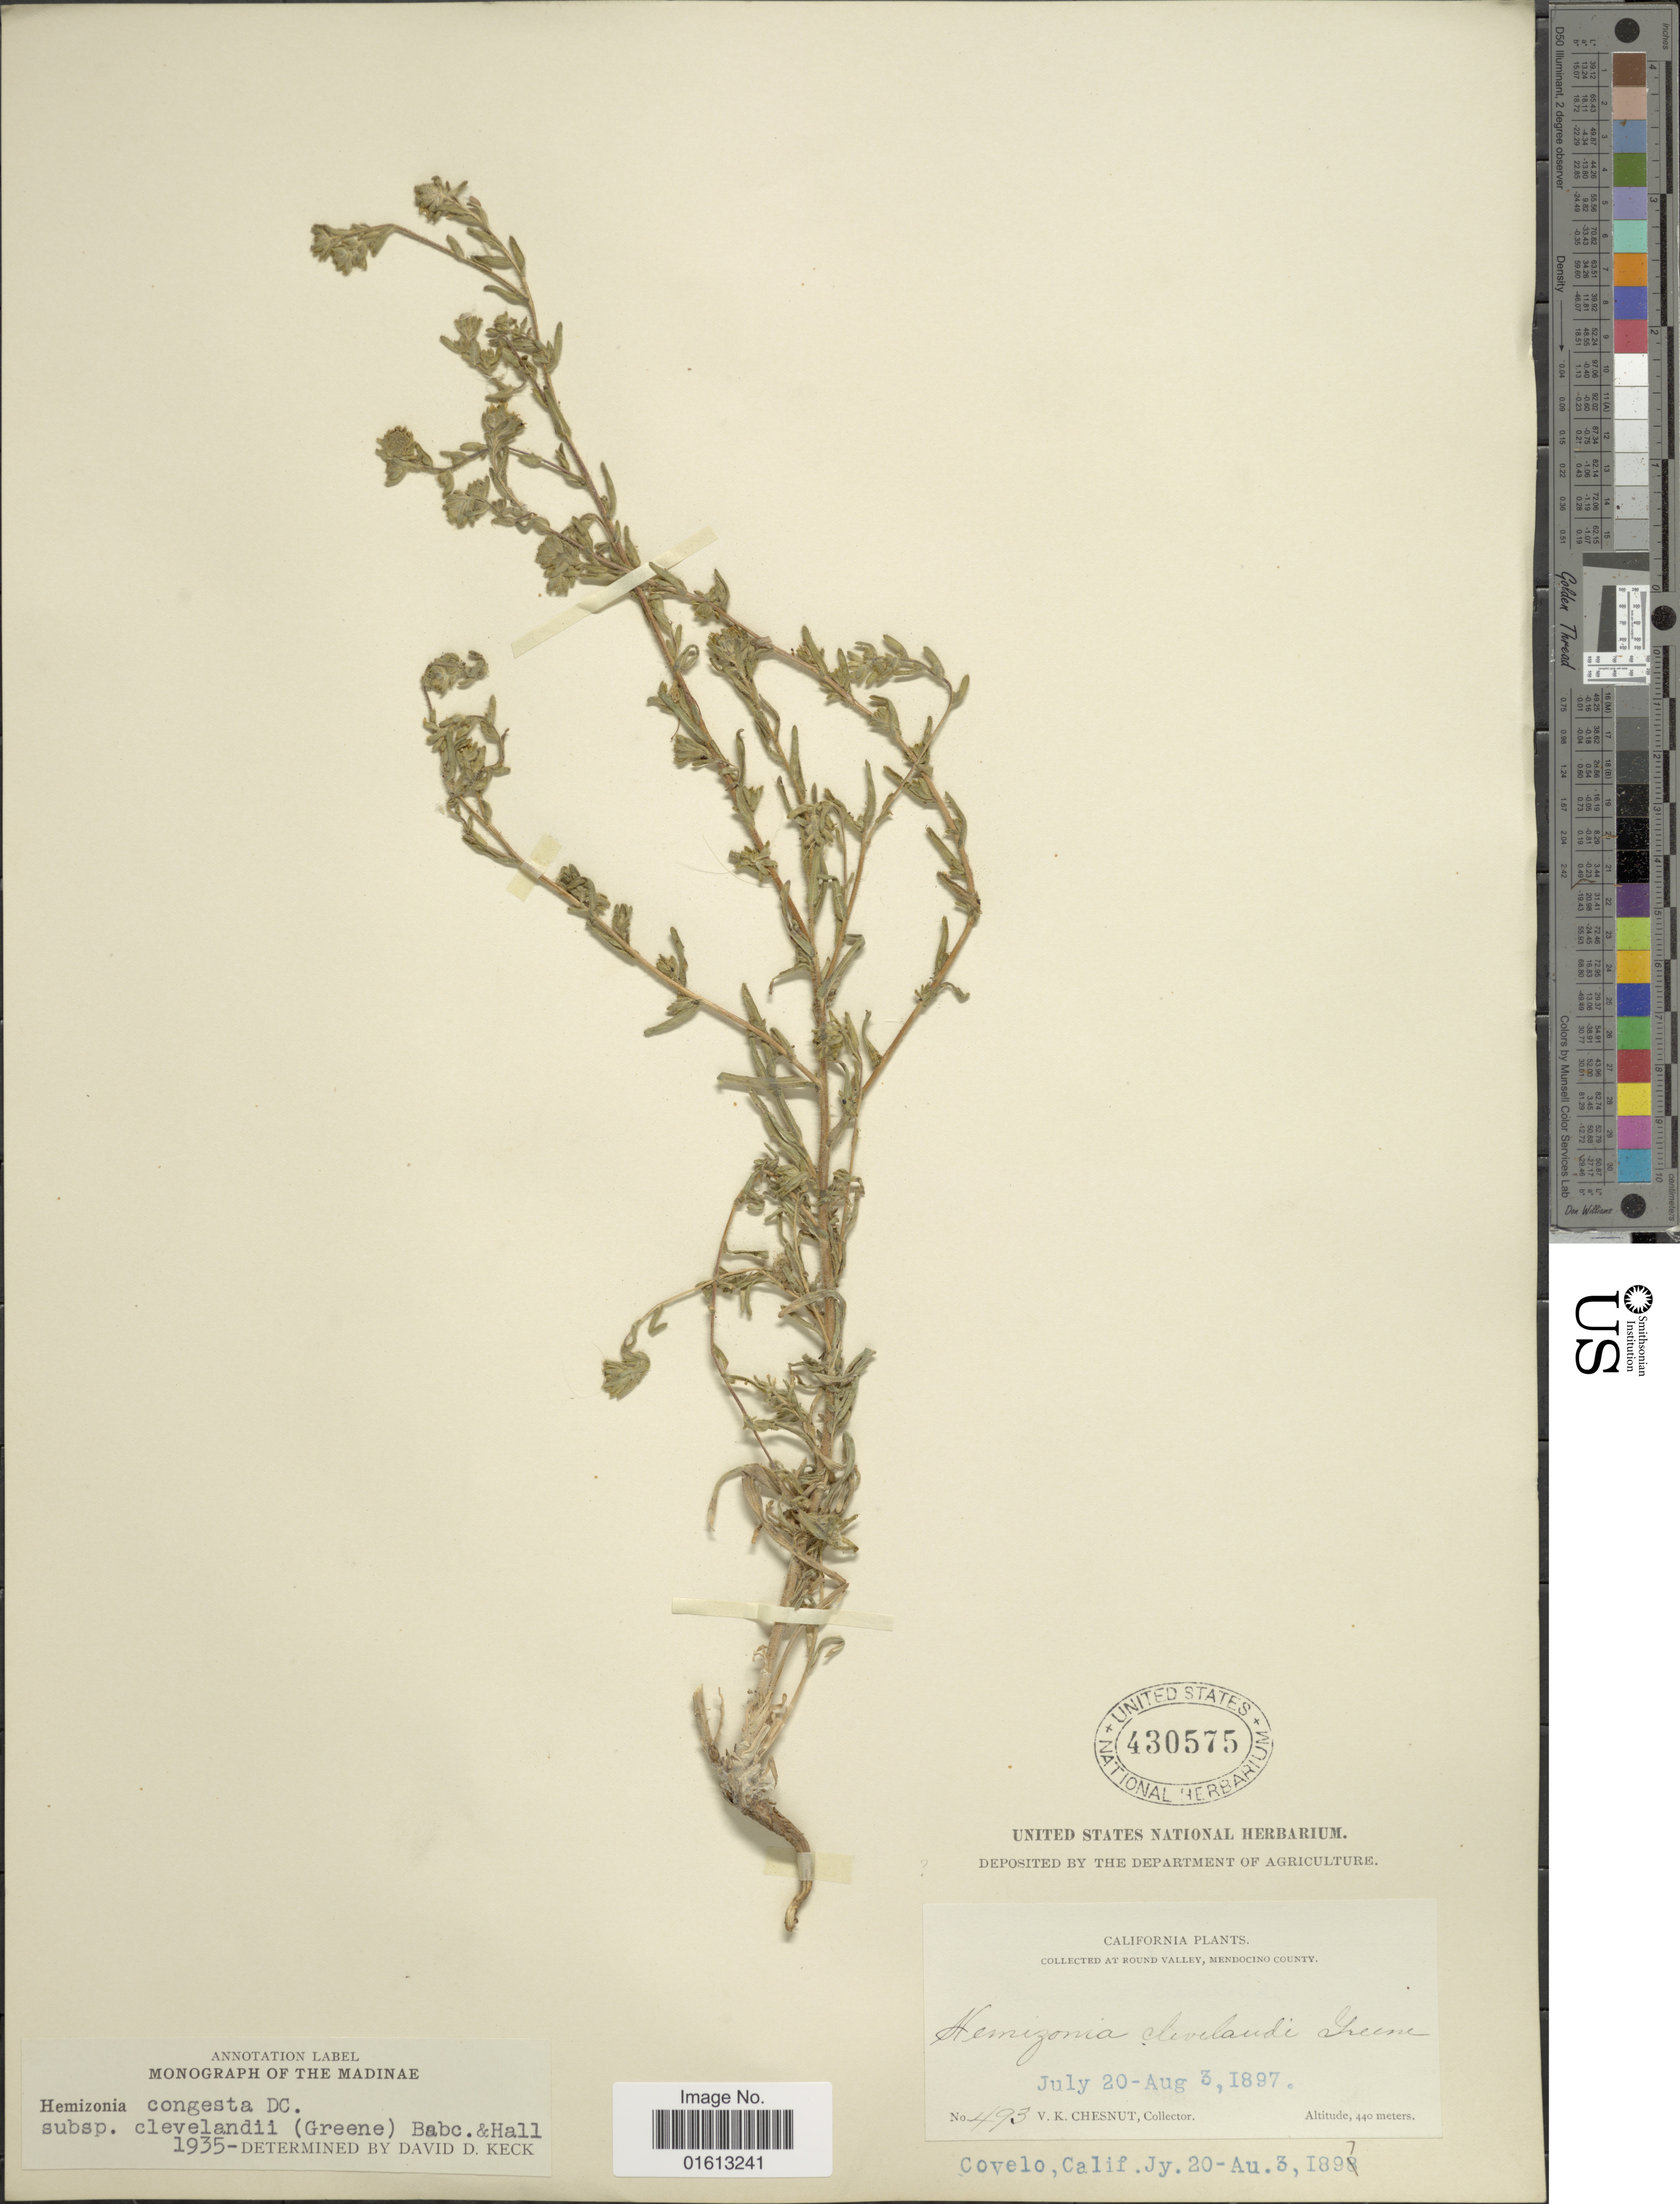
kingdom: Plantae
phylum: Tracheophyta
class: Magnoliopsida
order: Asterales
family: Asteraceae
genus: Hemizonia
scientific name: Hemizonia congesta subsp. clevelandii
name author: (Greene) Babc. & H.M. Hall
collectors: V. Chesnut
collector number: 493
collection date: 1897-07-20/1897-08-03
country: United States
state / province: California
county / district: Mendocino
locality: Round Valley, Mendocino County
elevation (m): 440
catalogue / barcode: US 430575